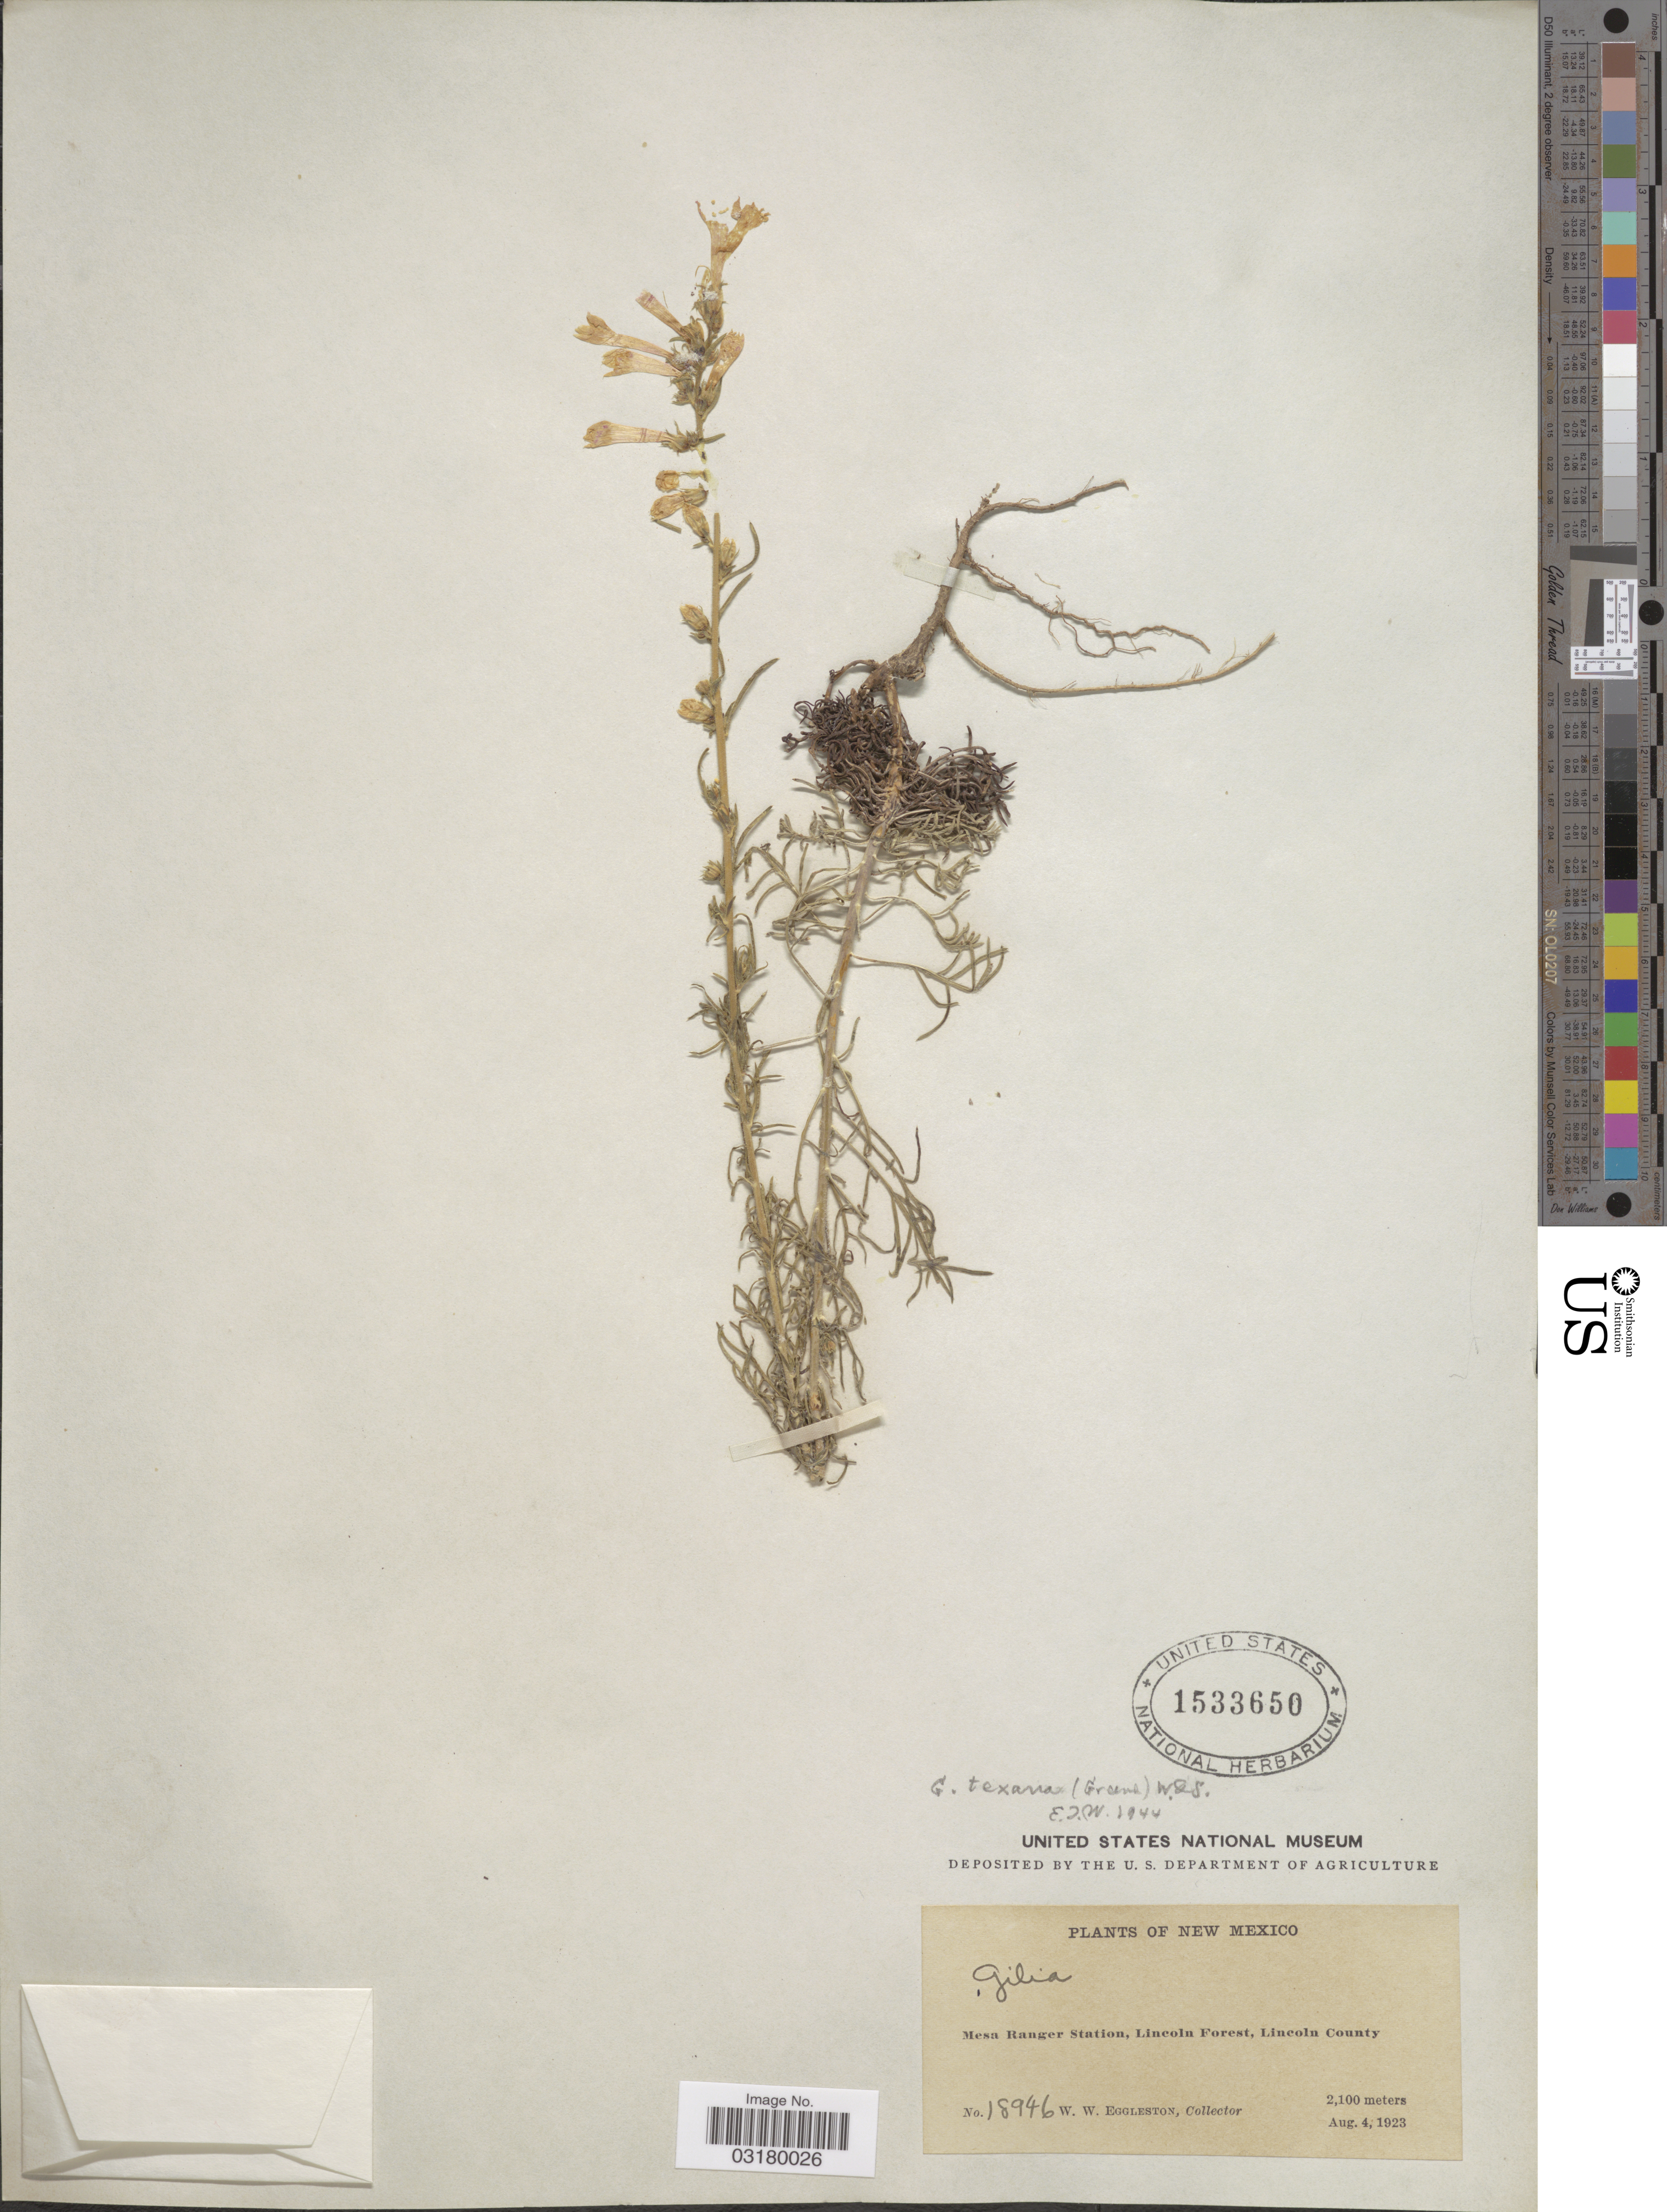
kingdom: Plantae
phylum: Tracheophyta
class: Magnoliopsida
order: Ericales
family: Polemoniaceae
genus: Ipomopsis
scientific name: Ipomopsis aggregata subsp. formosissima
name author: (Greene) Wherry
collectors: W. W. Eggleston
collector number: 18946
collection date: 1923-08-04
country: United States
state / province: New Mexico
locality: Mesa Ranger Station, Lincoln Forest, Lincoln County.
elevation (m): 2100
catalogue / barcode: US 1533650